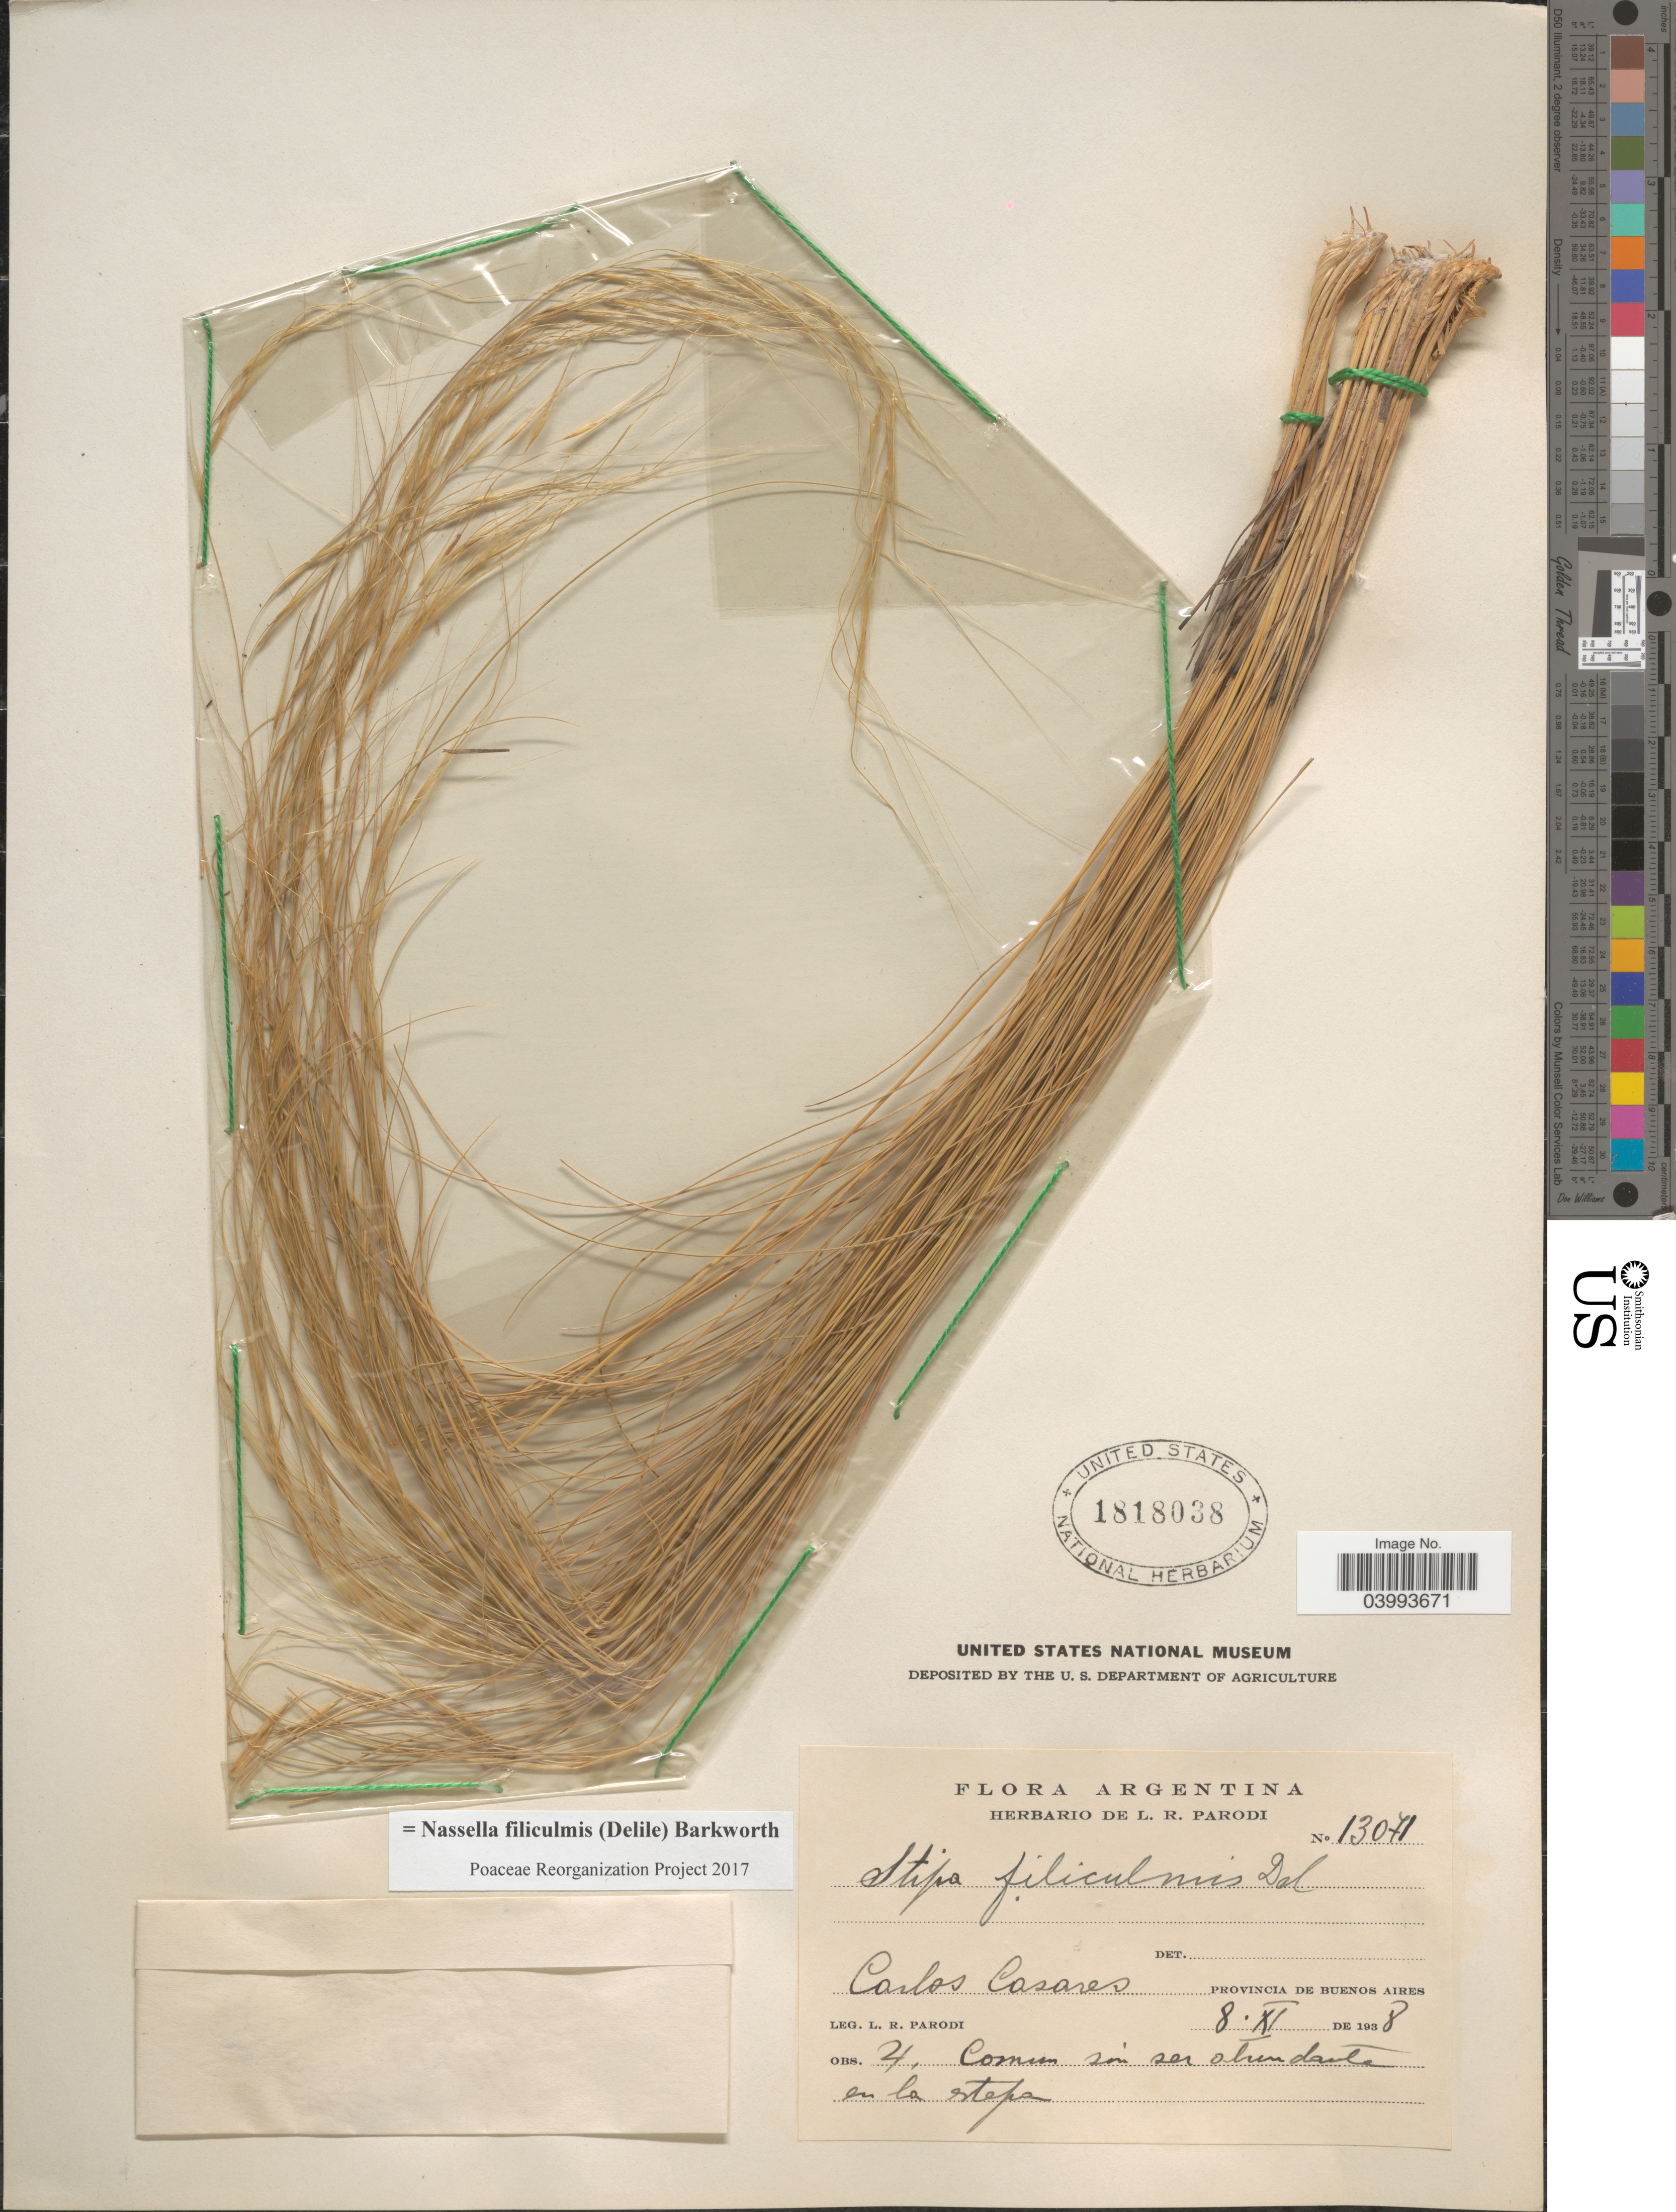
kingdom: Plantae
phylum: Tracheophyta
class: Liliopsida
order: Poales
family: Poaceae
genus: Nassella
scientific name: Nassella filiculmis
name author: (Delile) Barkworth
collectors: L. R. Parodi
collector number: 13071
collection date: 1938-11-08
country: Argentina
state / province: Buenos Aires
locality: Carlos Casares.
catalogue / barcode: US 1818038